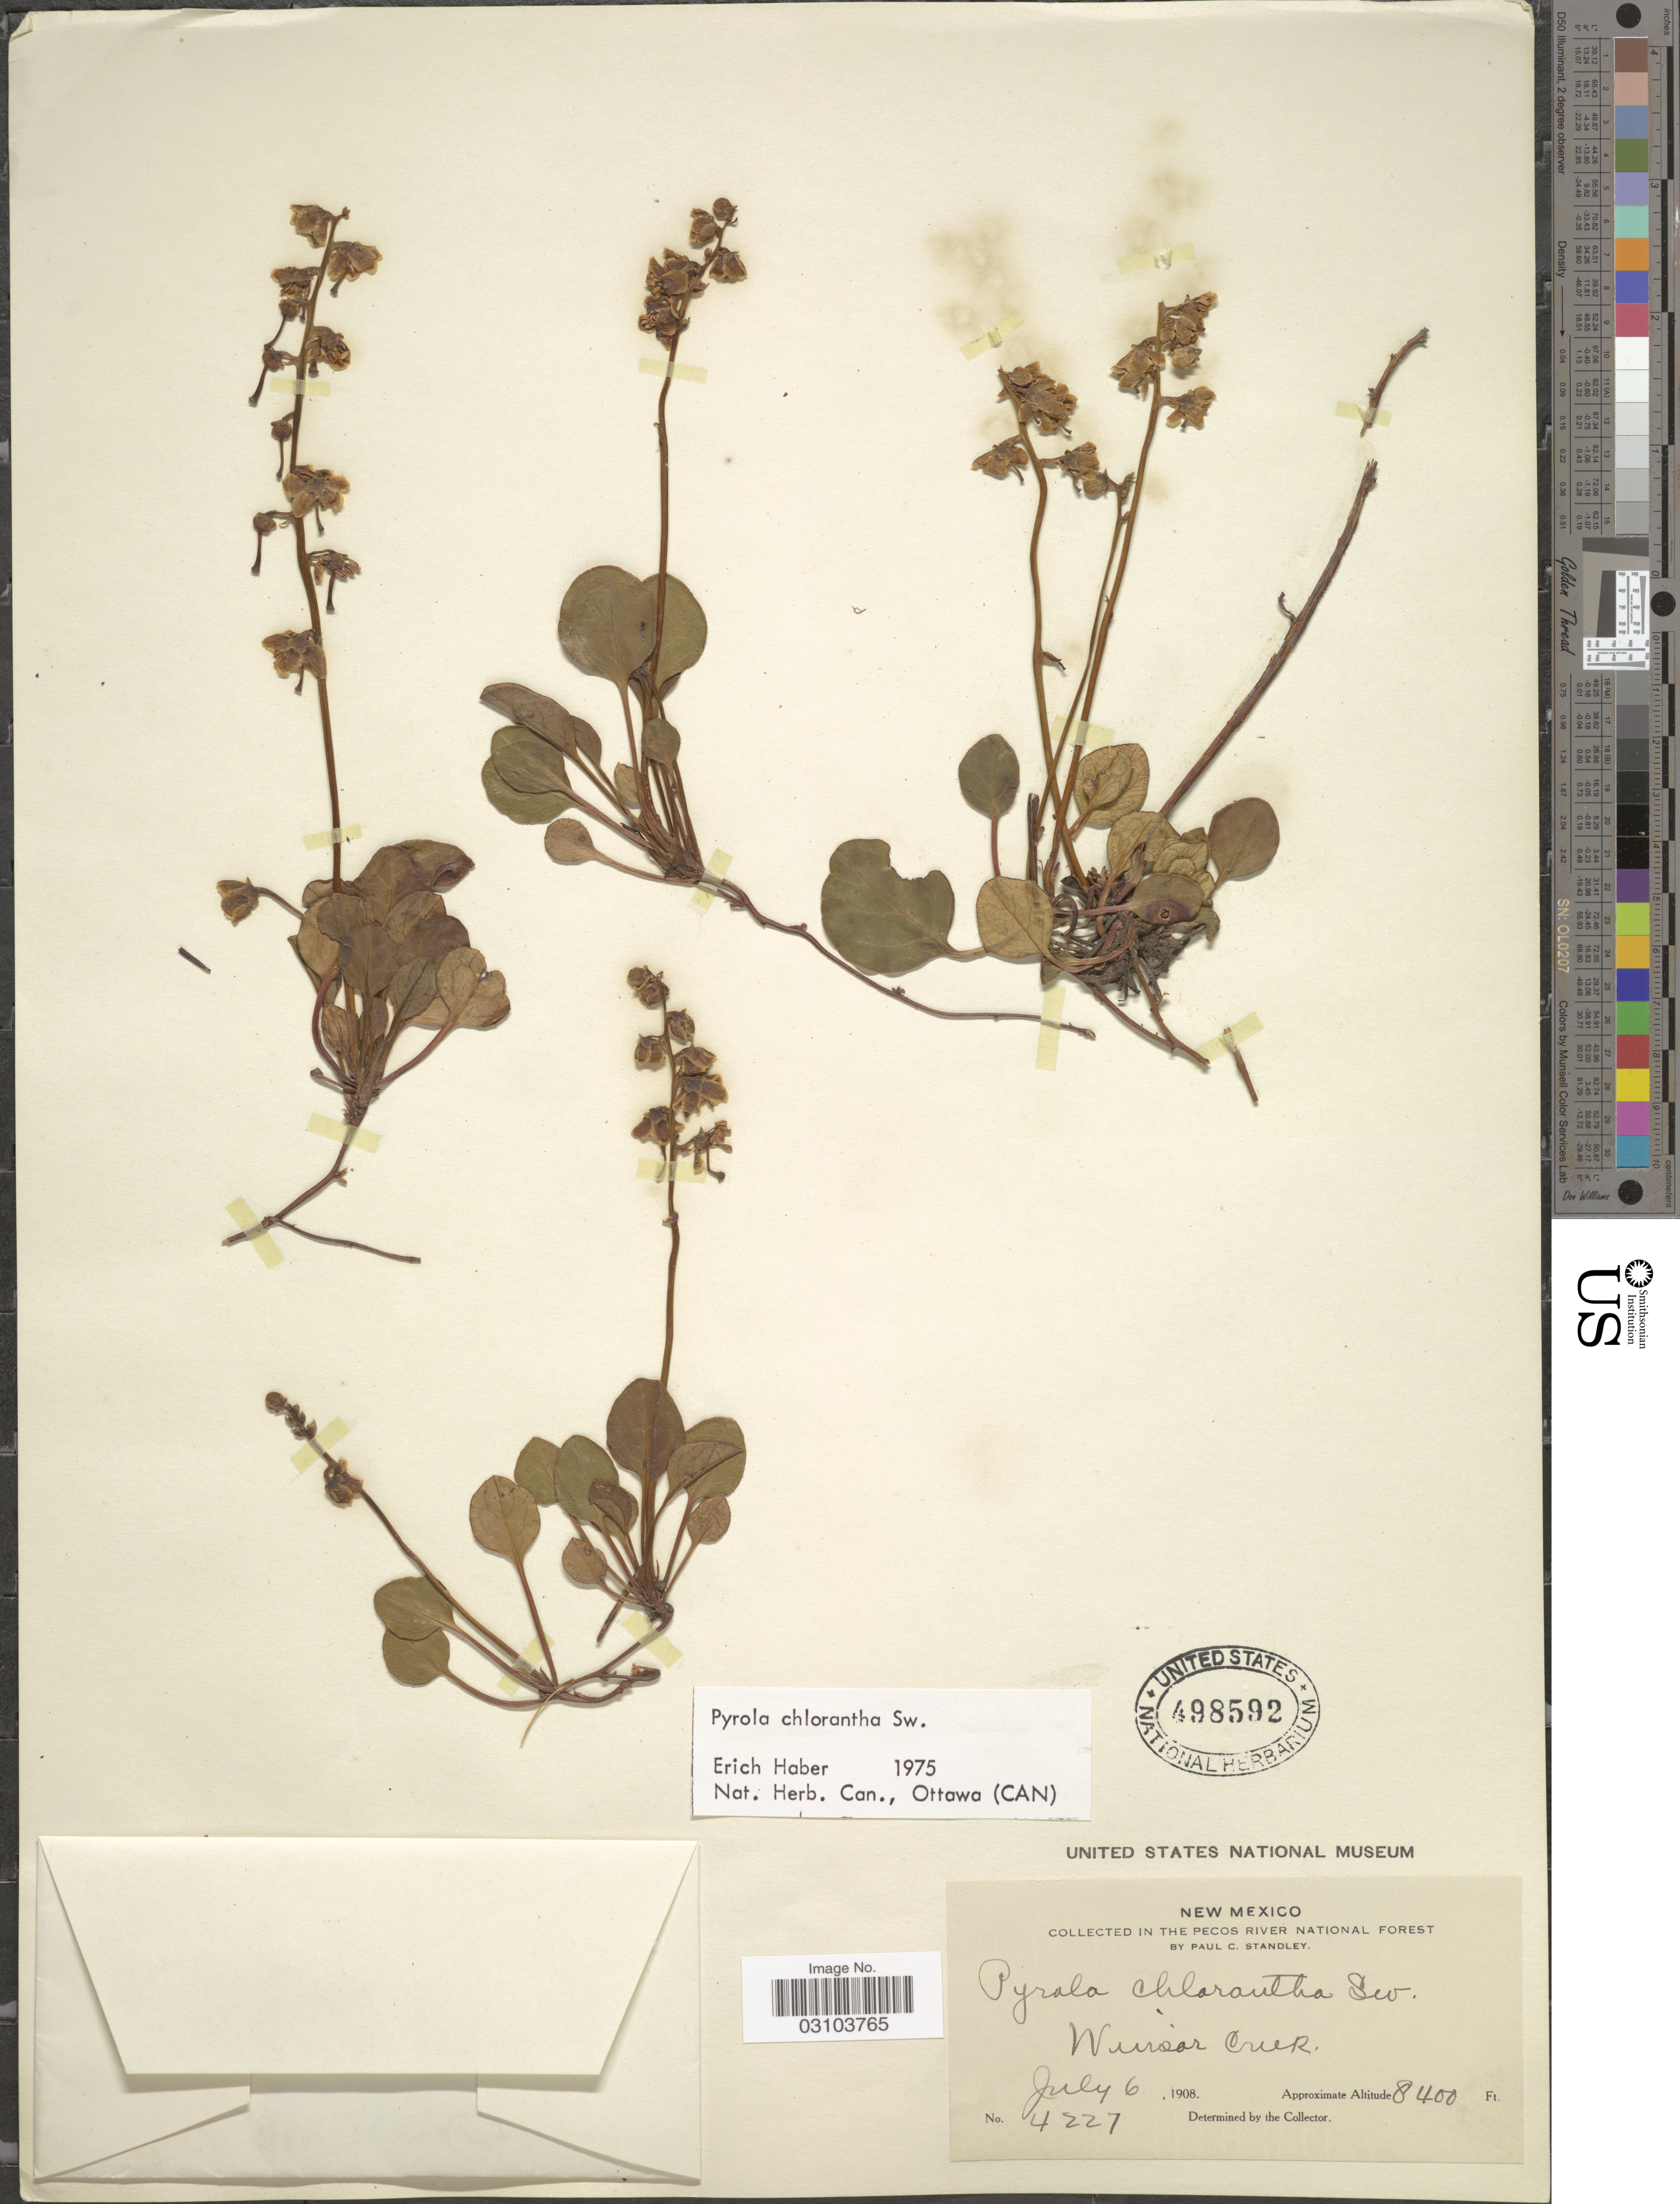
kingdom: Plantae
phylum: Tracheophyta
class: Magnoliopsida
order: Ericales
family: Ericaceae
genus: Pyrola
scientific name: Pyrola chlorantha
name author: Schweigg.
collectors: P. C. Standley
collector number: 4227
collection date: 1908-07-06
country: United States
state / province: New Mexico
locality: In the Pecos River National Forest. Winsor Creek.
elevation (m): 2560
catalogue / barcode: US 498592